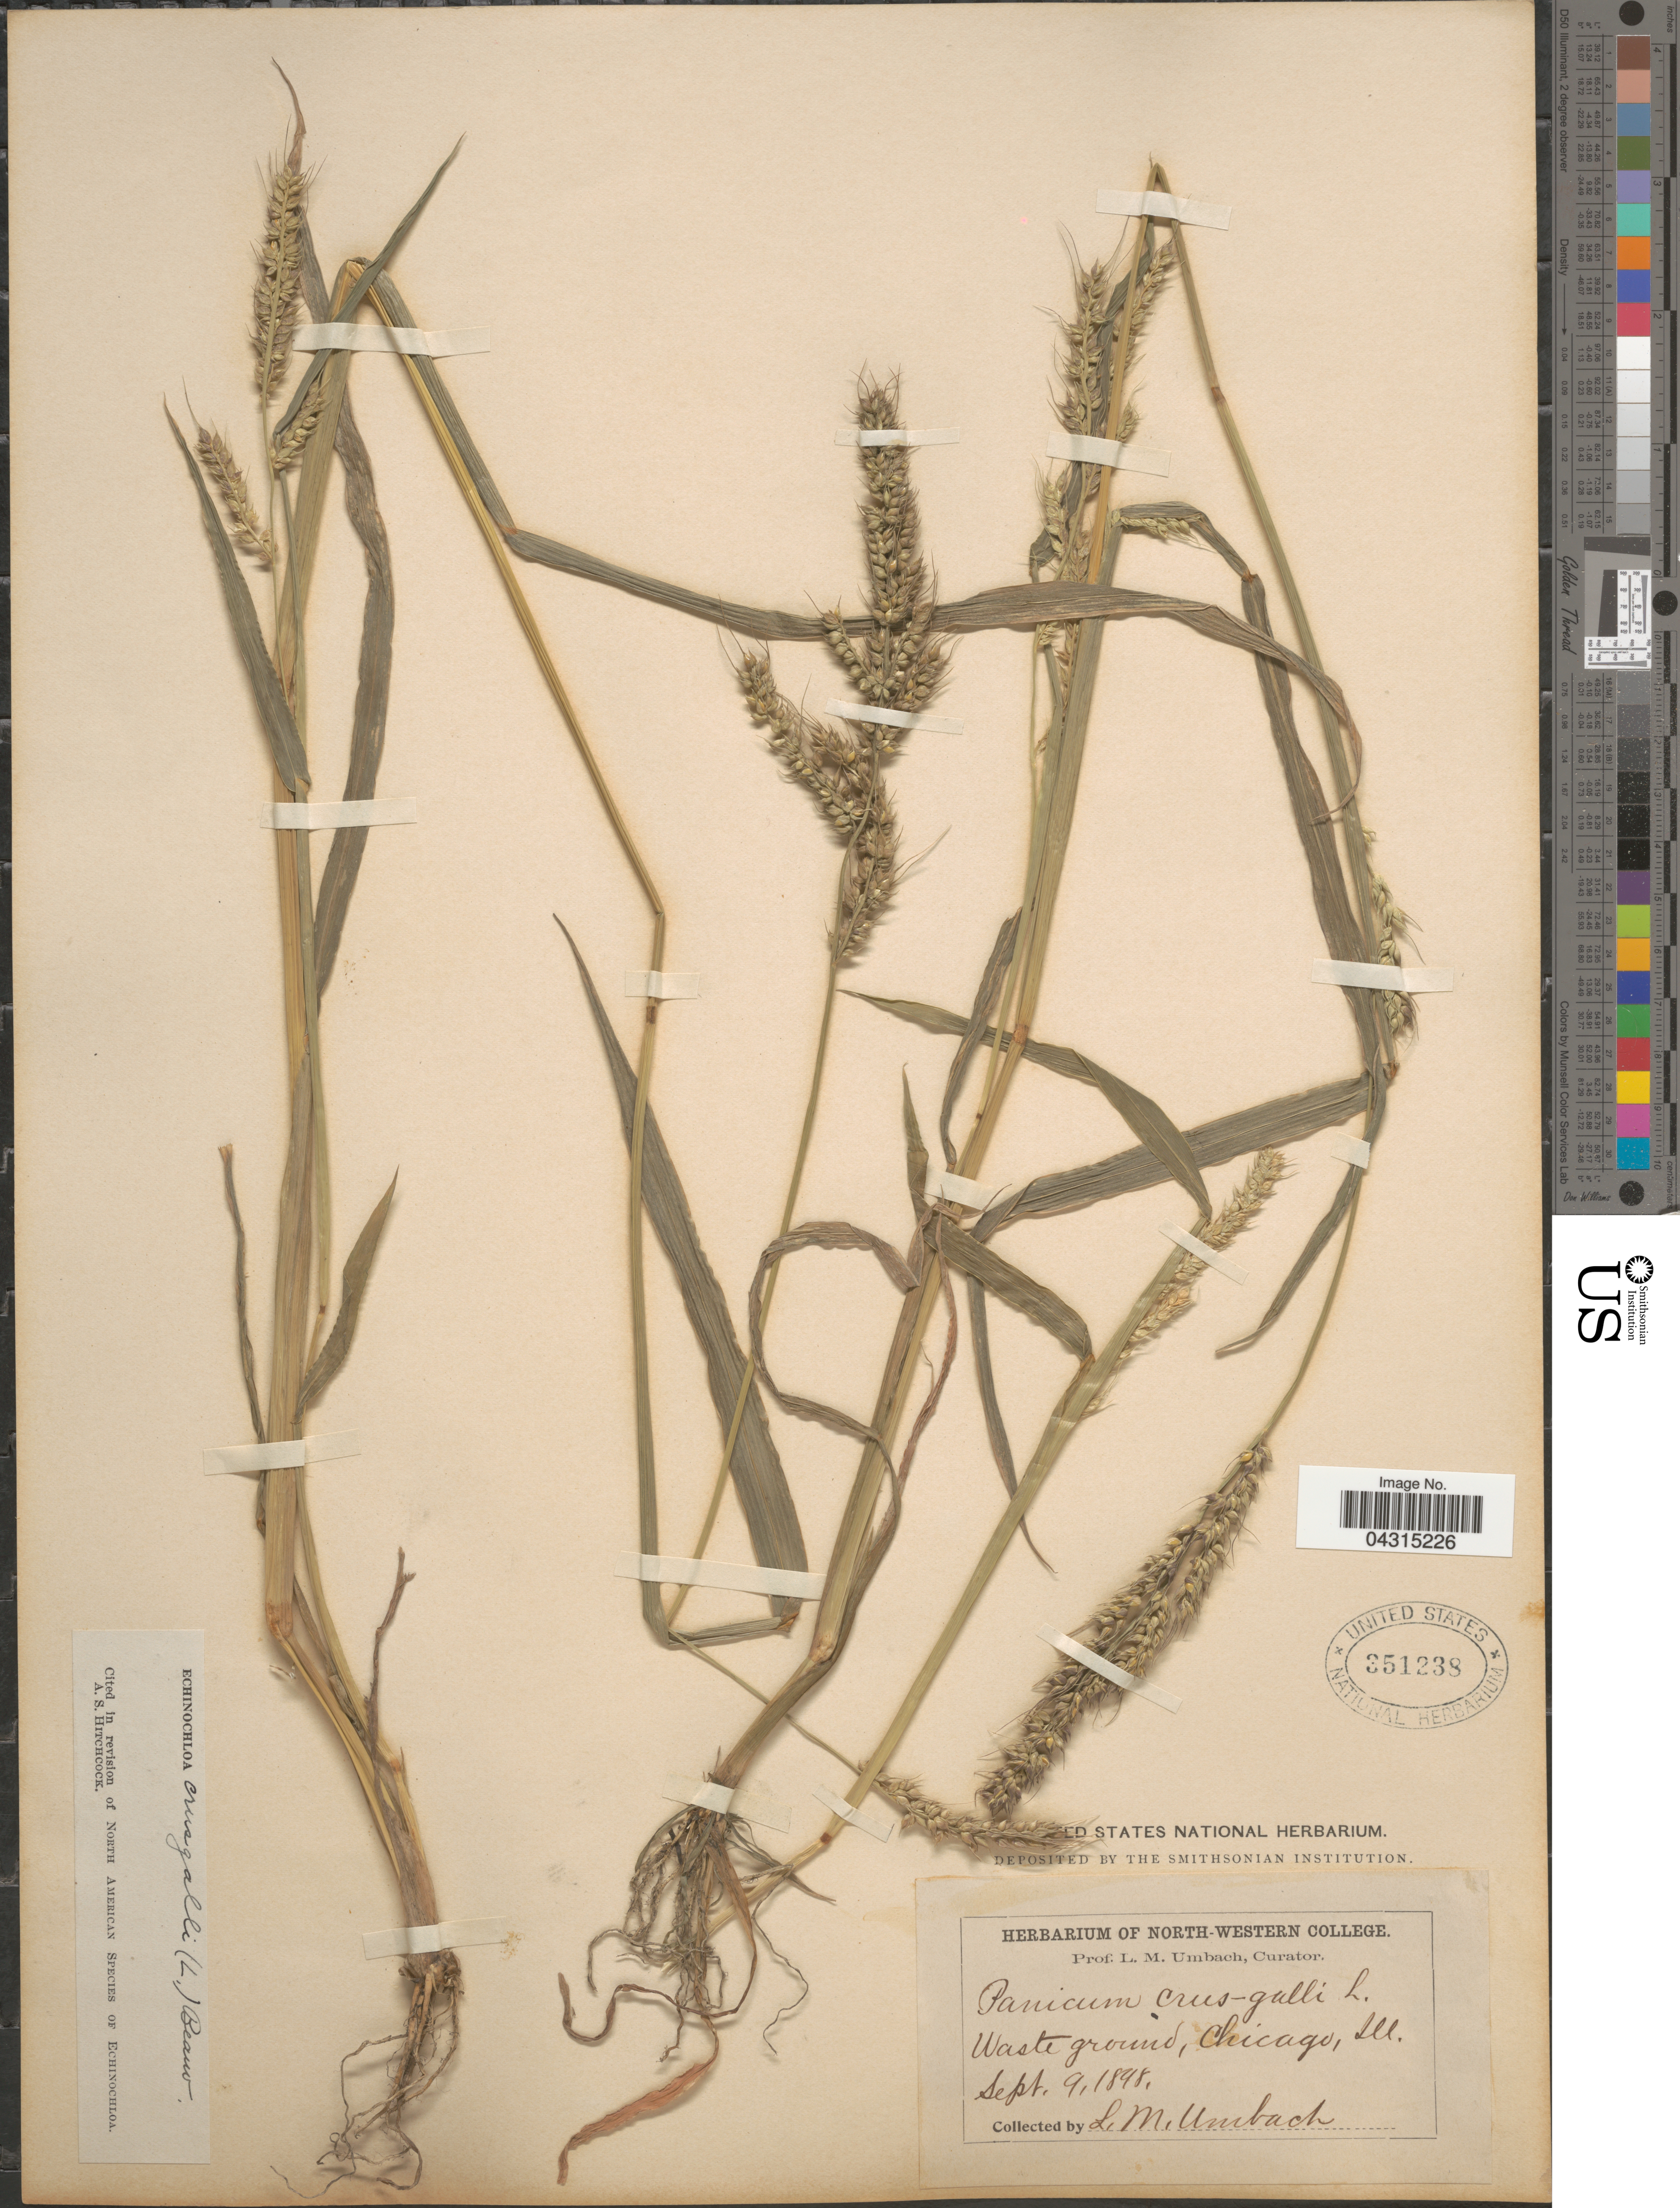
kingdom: Plantae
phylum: Tracheophyta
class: Liliopsida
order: Poales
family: Poaceae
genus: Echinochloa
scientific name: Echinochloa crus-galli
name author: (L.) P. Beauv.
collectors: L. M. Umbach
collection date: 1898-09-09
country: United States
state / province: Illinois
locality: Waste ground, Chicago.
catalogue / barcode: US 351238